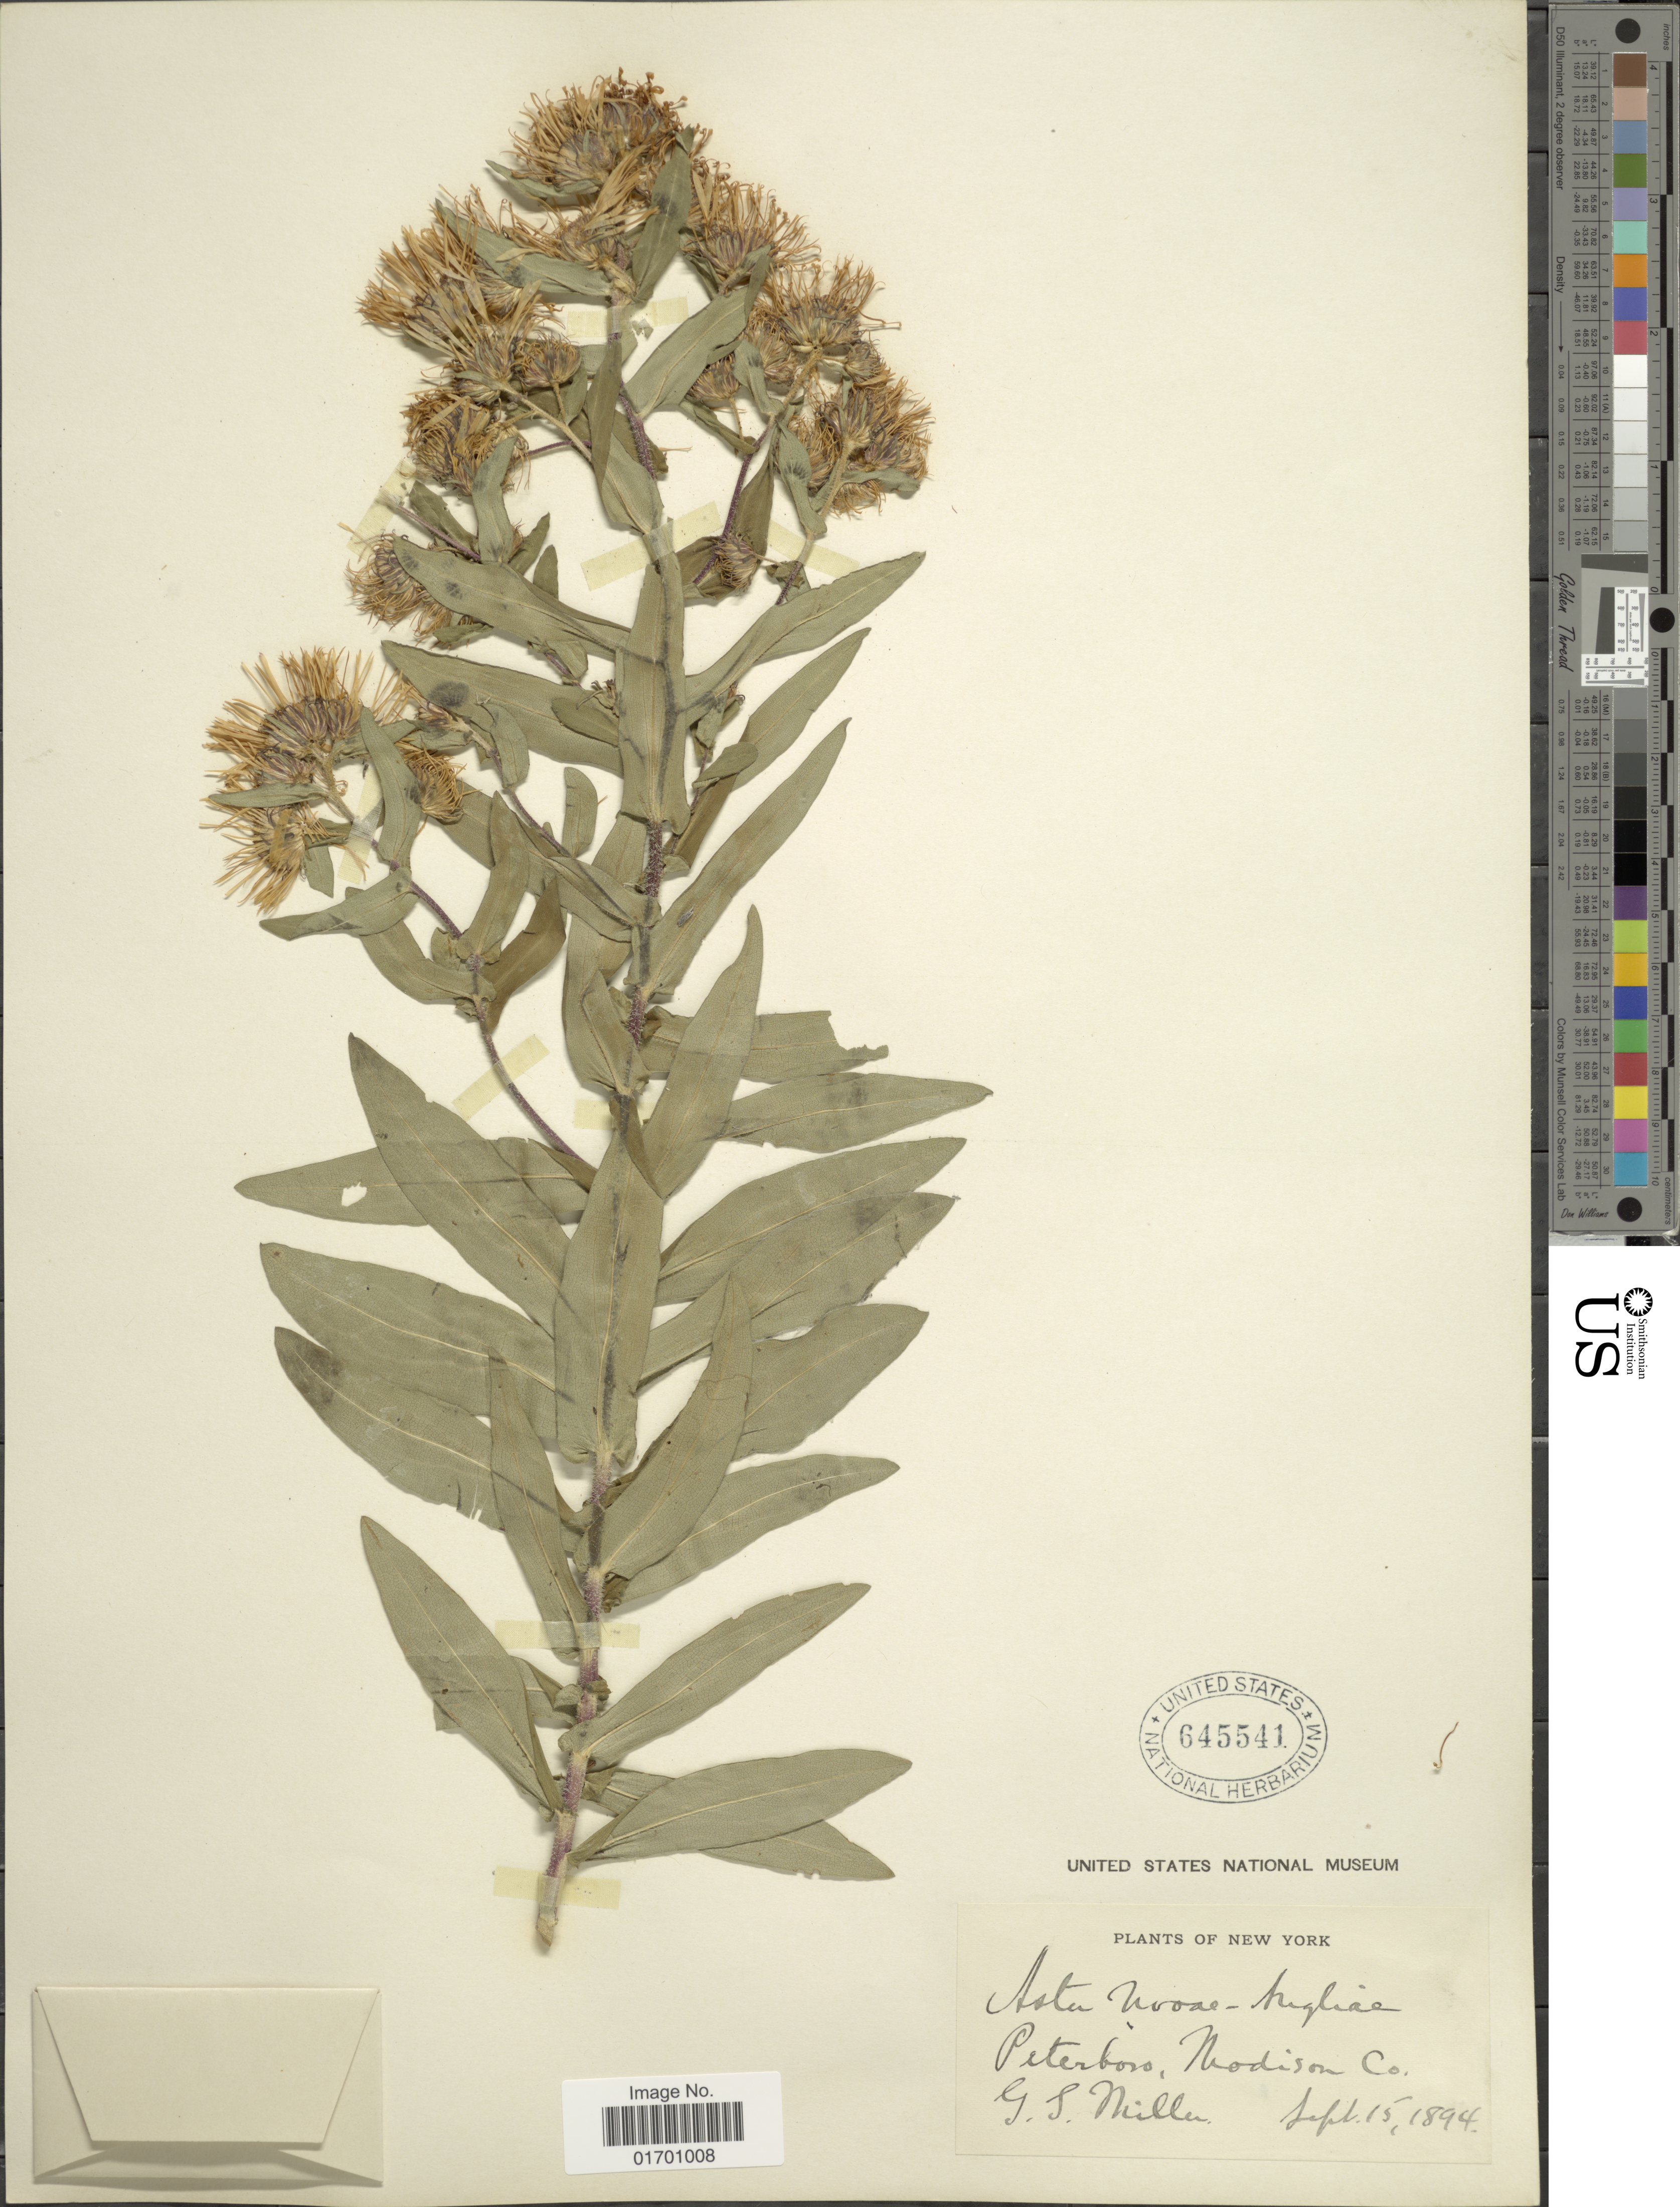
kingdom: Plantae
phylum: Tracheophyta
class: Magnoliopsida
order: Asterales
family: Asteraceae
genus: Symphyotrichum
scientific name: Symphyotrichum novae-angliae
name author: (L.) G.L. Nesom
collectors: G. S. Miller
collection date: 1894-09-15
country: United States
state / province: New York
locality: Peterbois, Madison Co.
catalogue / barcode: US 645541